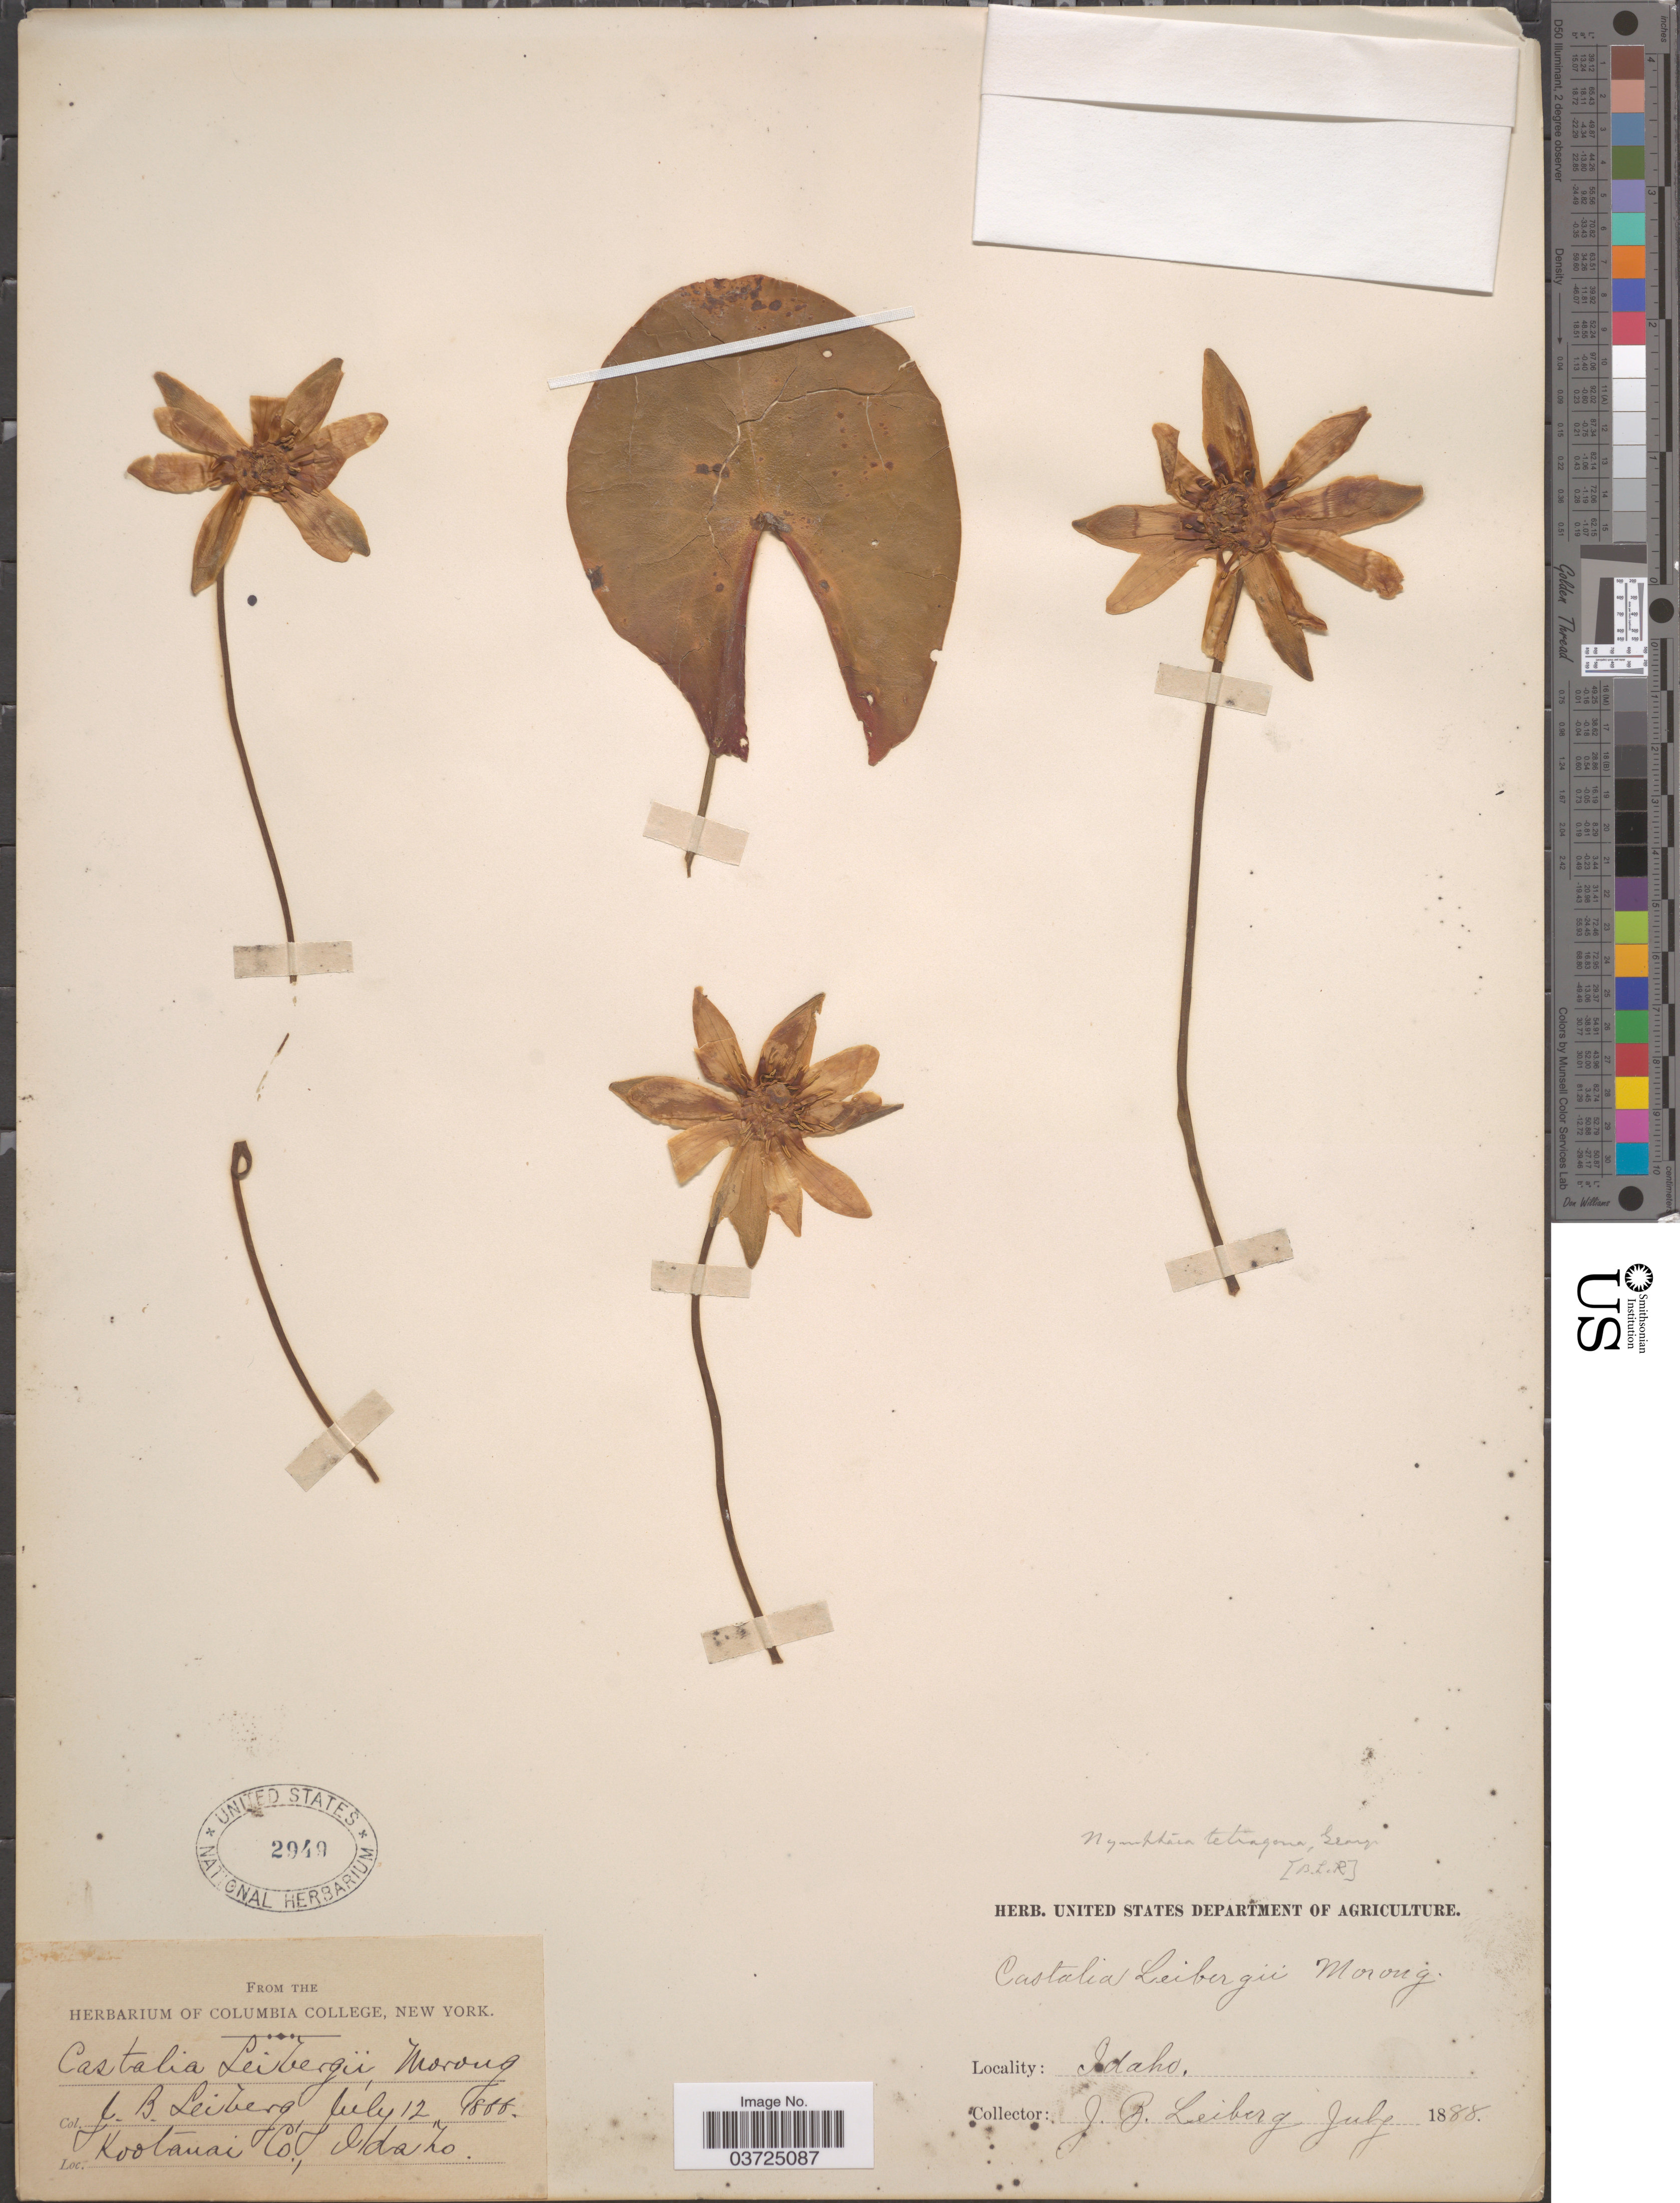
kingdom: Plantae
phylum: Tracheophyta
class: Magnoliopsida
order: Nymphaeales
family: Nymphaeaceae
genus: Nymphaea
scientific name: Nymphaea tetragona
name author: Georgi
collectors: J. B. Leiberg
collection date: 1888-07-12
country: United States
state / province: Idaho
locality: Kootanai Co.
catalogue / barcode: US 2949